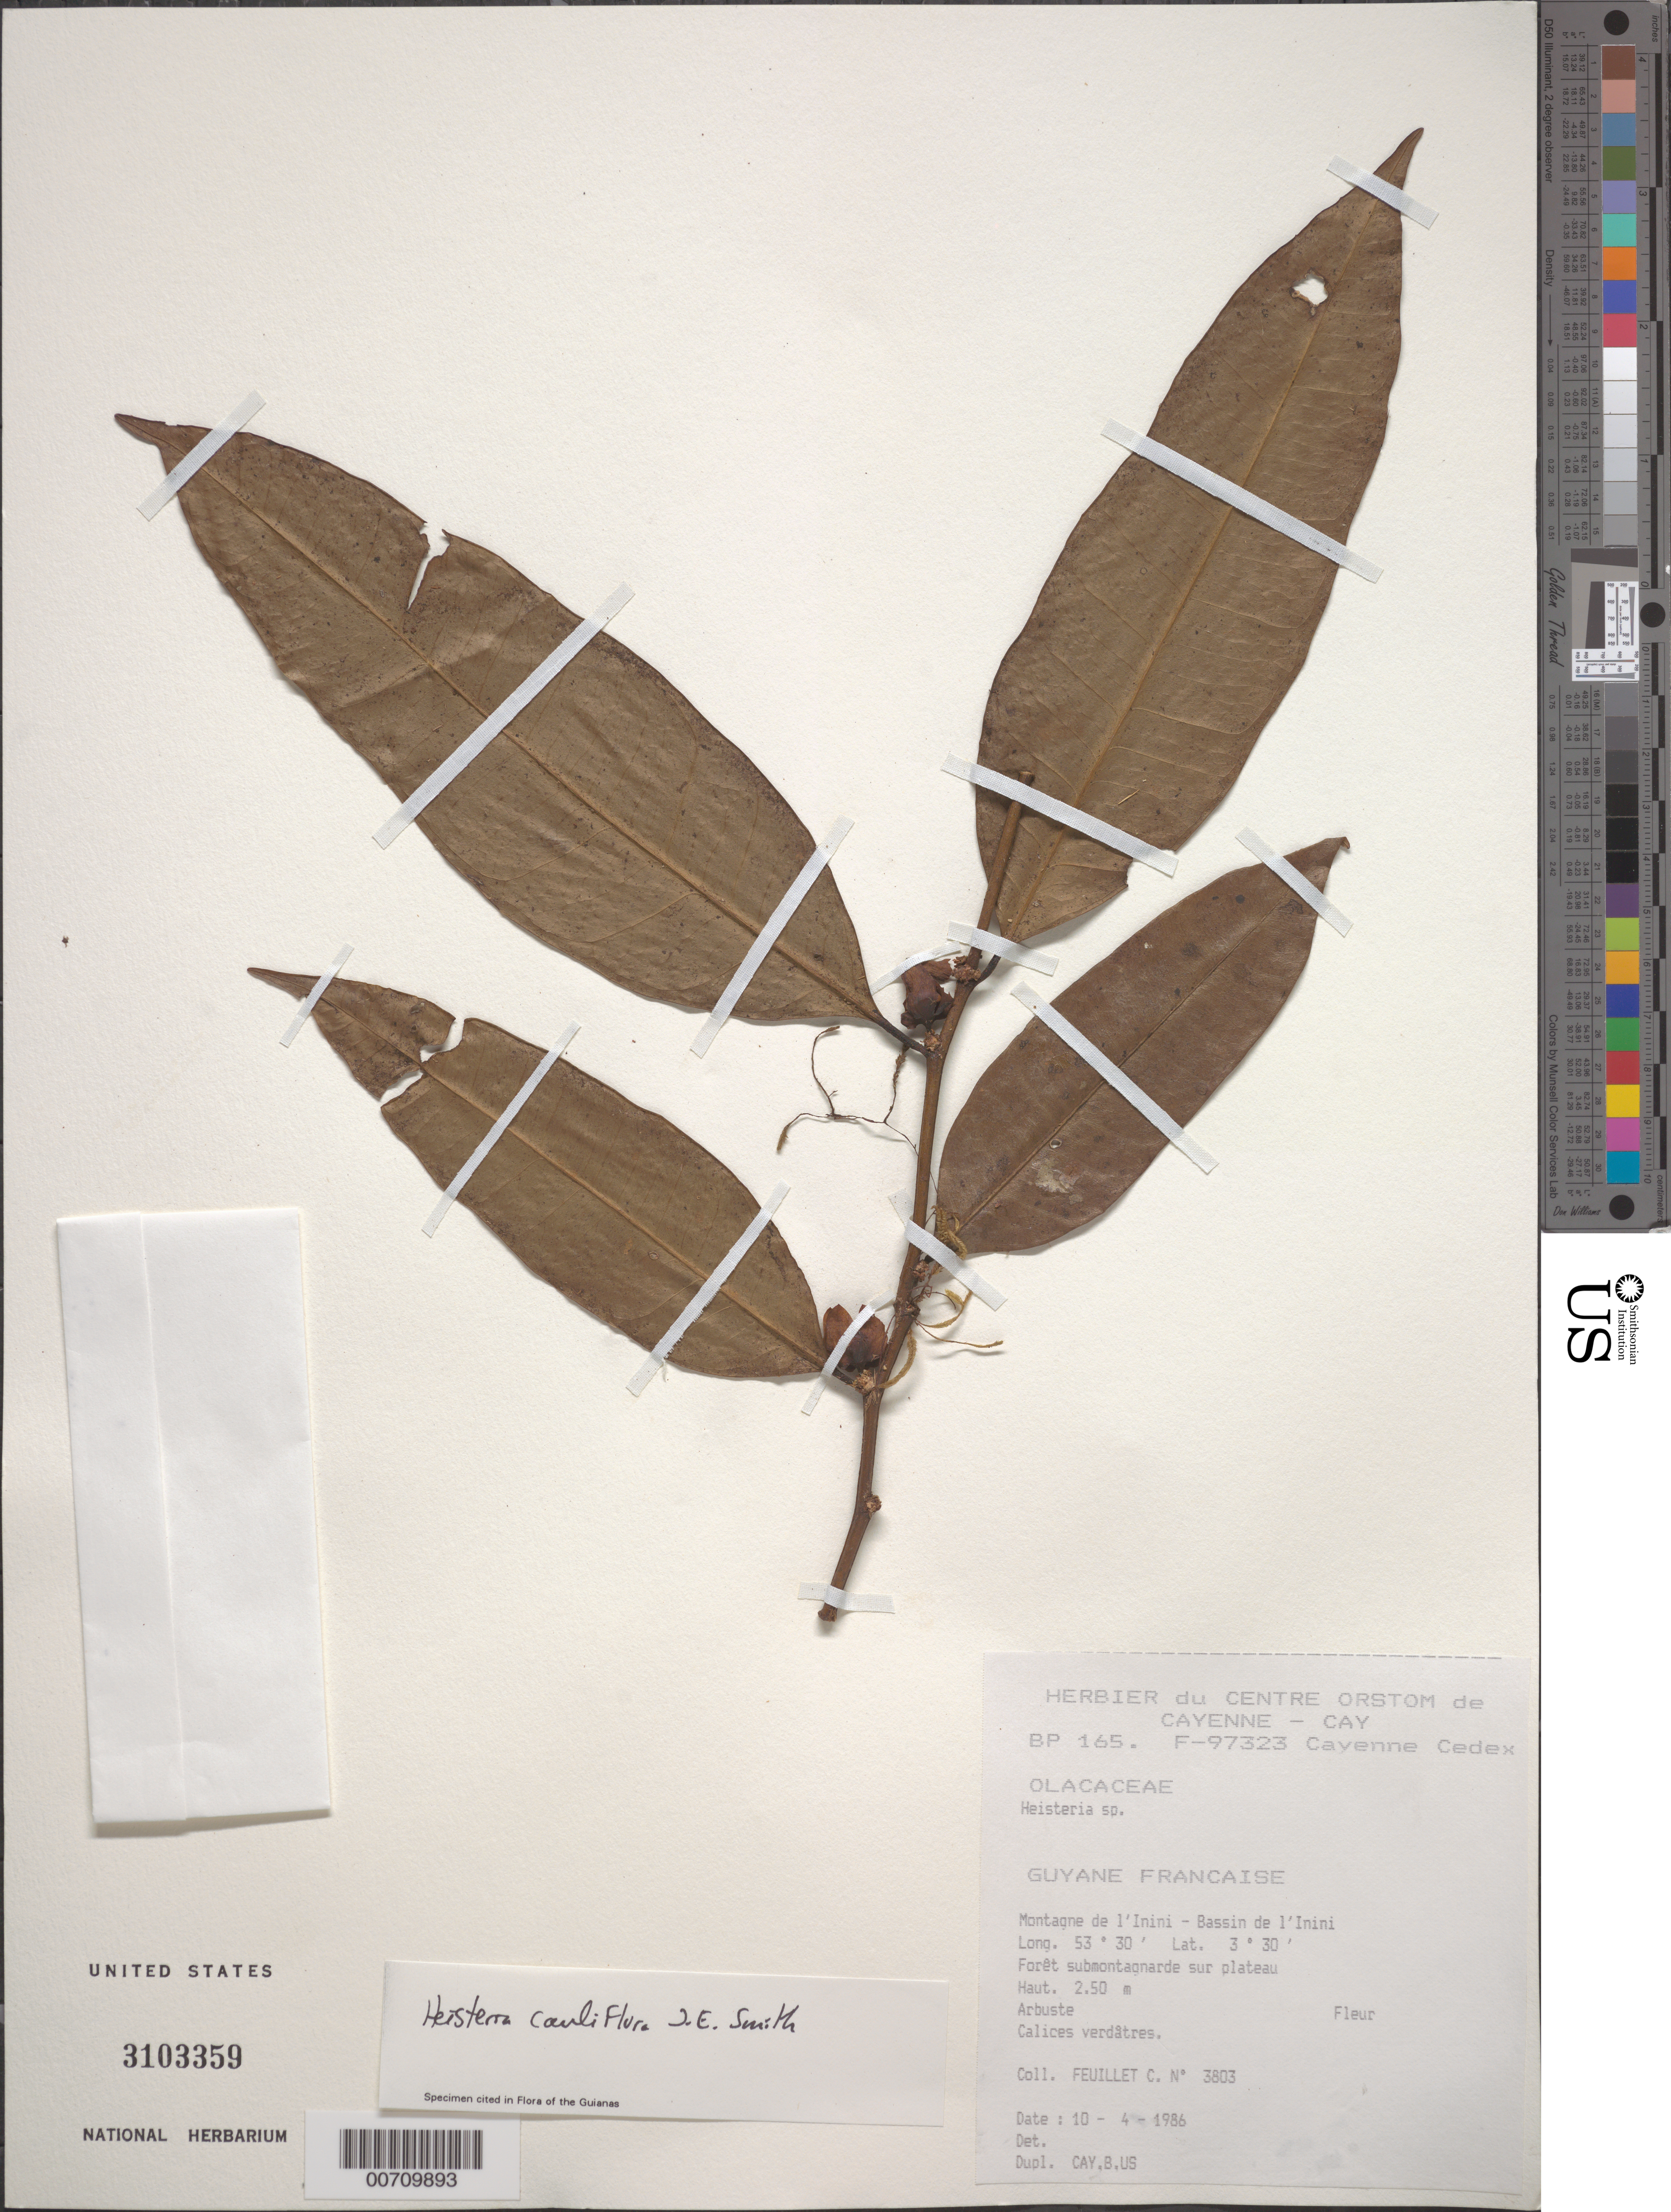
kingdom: Plantae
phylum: Tracheophyta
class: Magnoliopsida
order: Santalales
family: Erythropalaceae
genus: Heisteria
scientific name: Heisteria cauliflora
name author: Sm.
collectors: C. Feuillet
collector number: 3804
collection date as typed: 10-Apr-86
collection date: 1986-04-10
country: French Guiana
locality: Montagne de l'Inini, Bassin de l'Inini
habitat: Submontane forest on plateau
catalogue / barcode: US 3103359